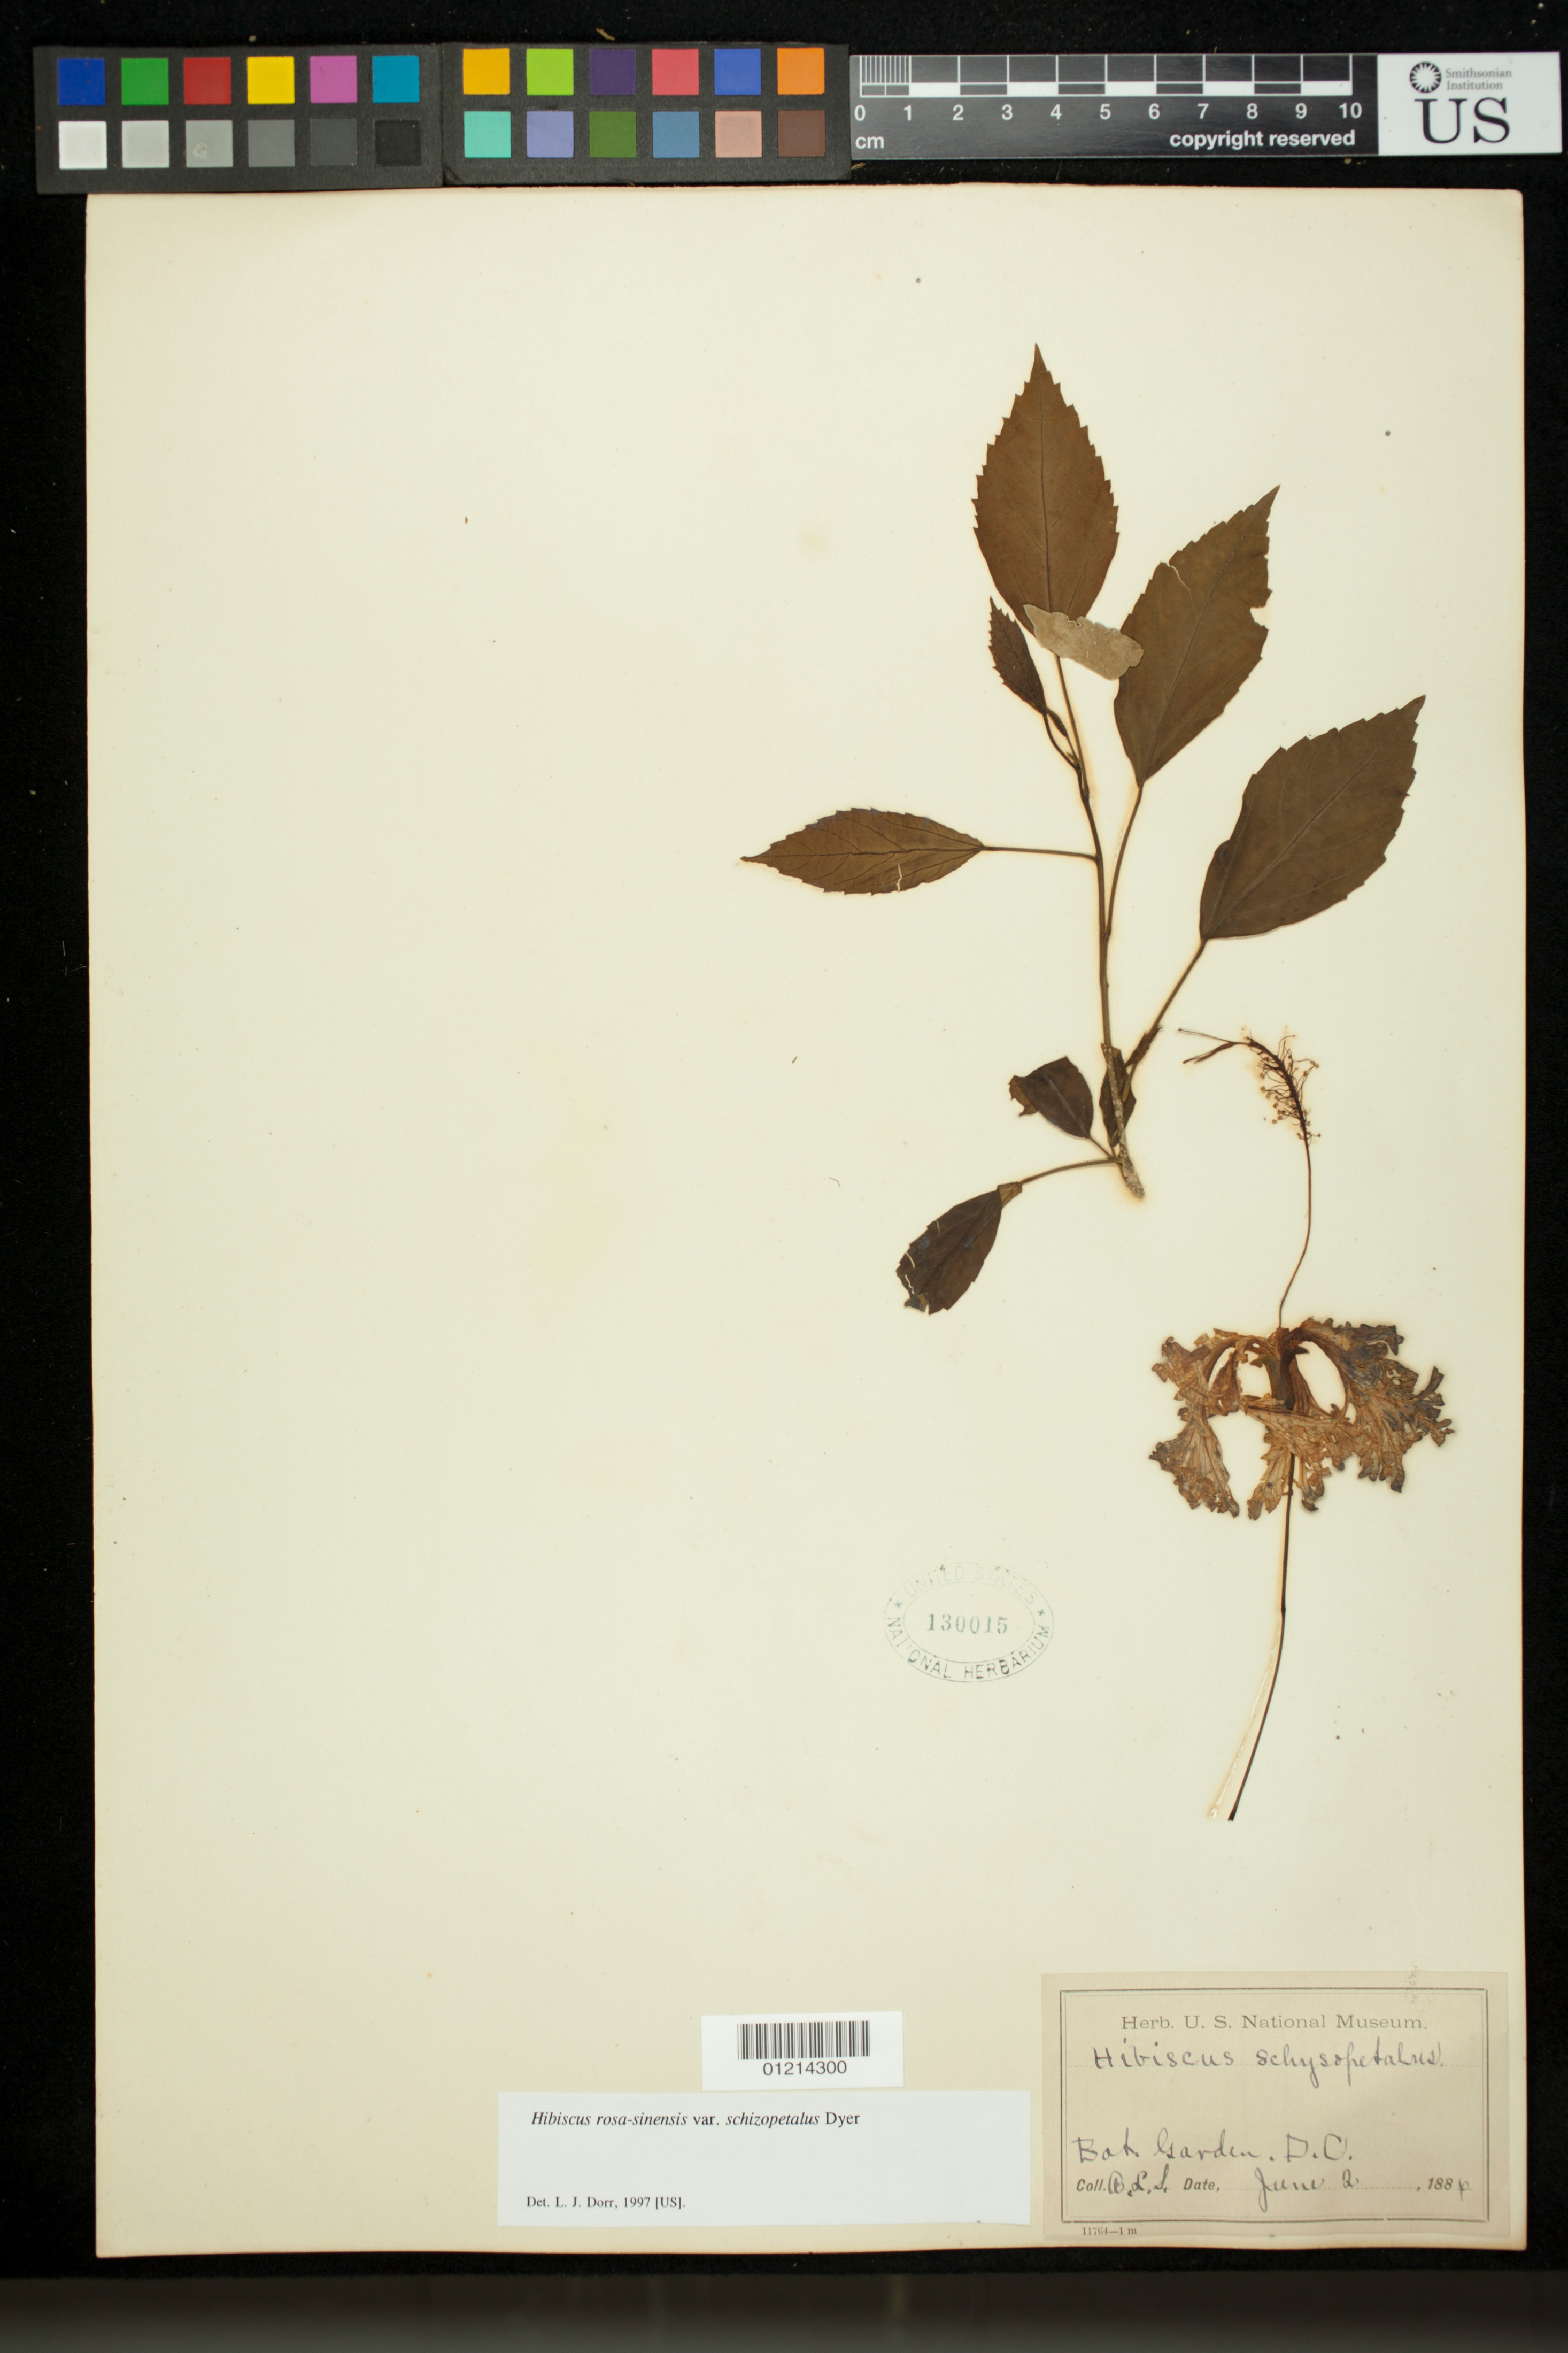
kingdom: Plantae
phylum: Tracheophyta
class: Magnoliopsida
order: Malvales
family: Malvaceae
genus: Hibiscus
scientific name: Hibiscus rosa-sinensis var. schizopetalus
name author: Dyer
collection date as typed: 1886-06-02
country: United States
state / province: District of Columbia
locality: Bot. Garden. D. C.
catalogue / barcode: US 130015